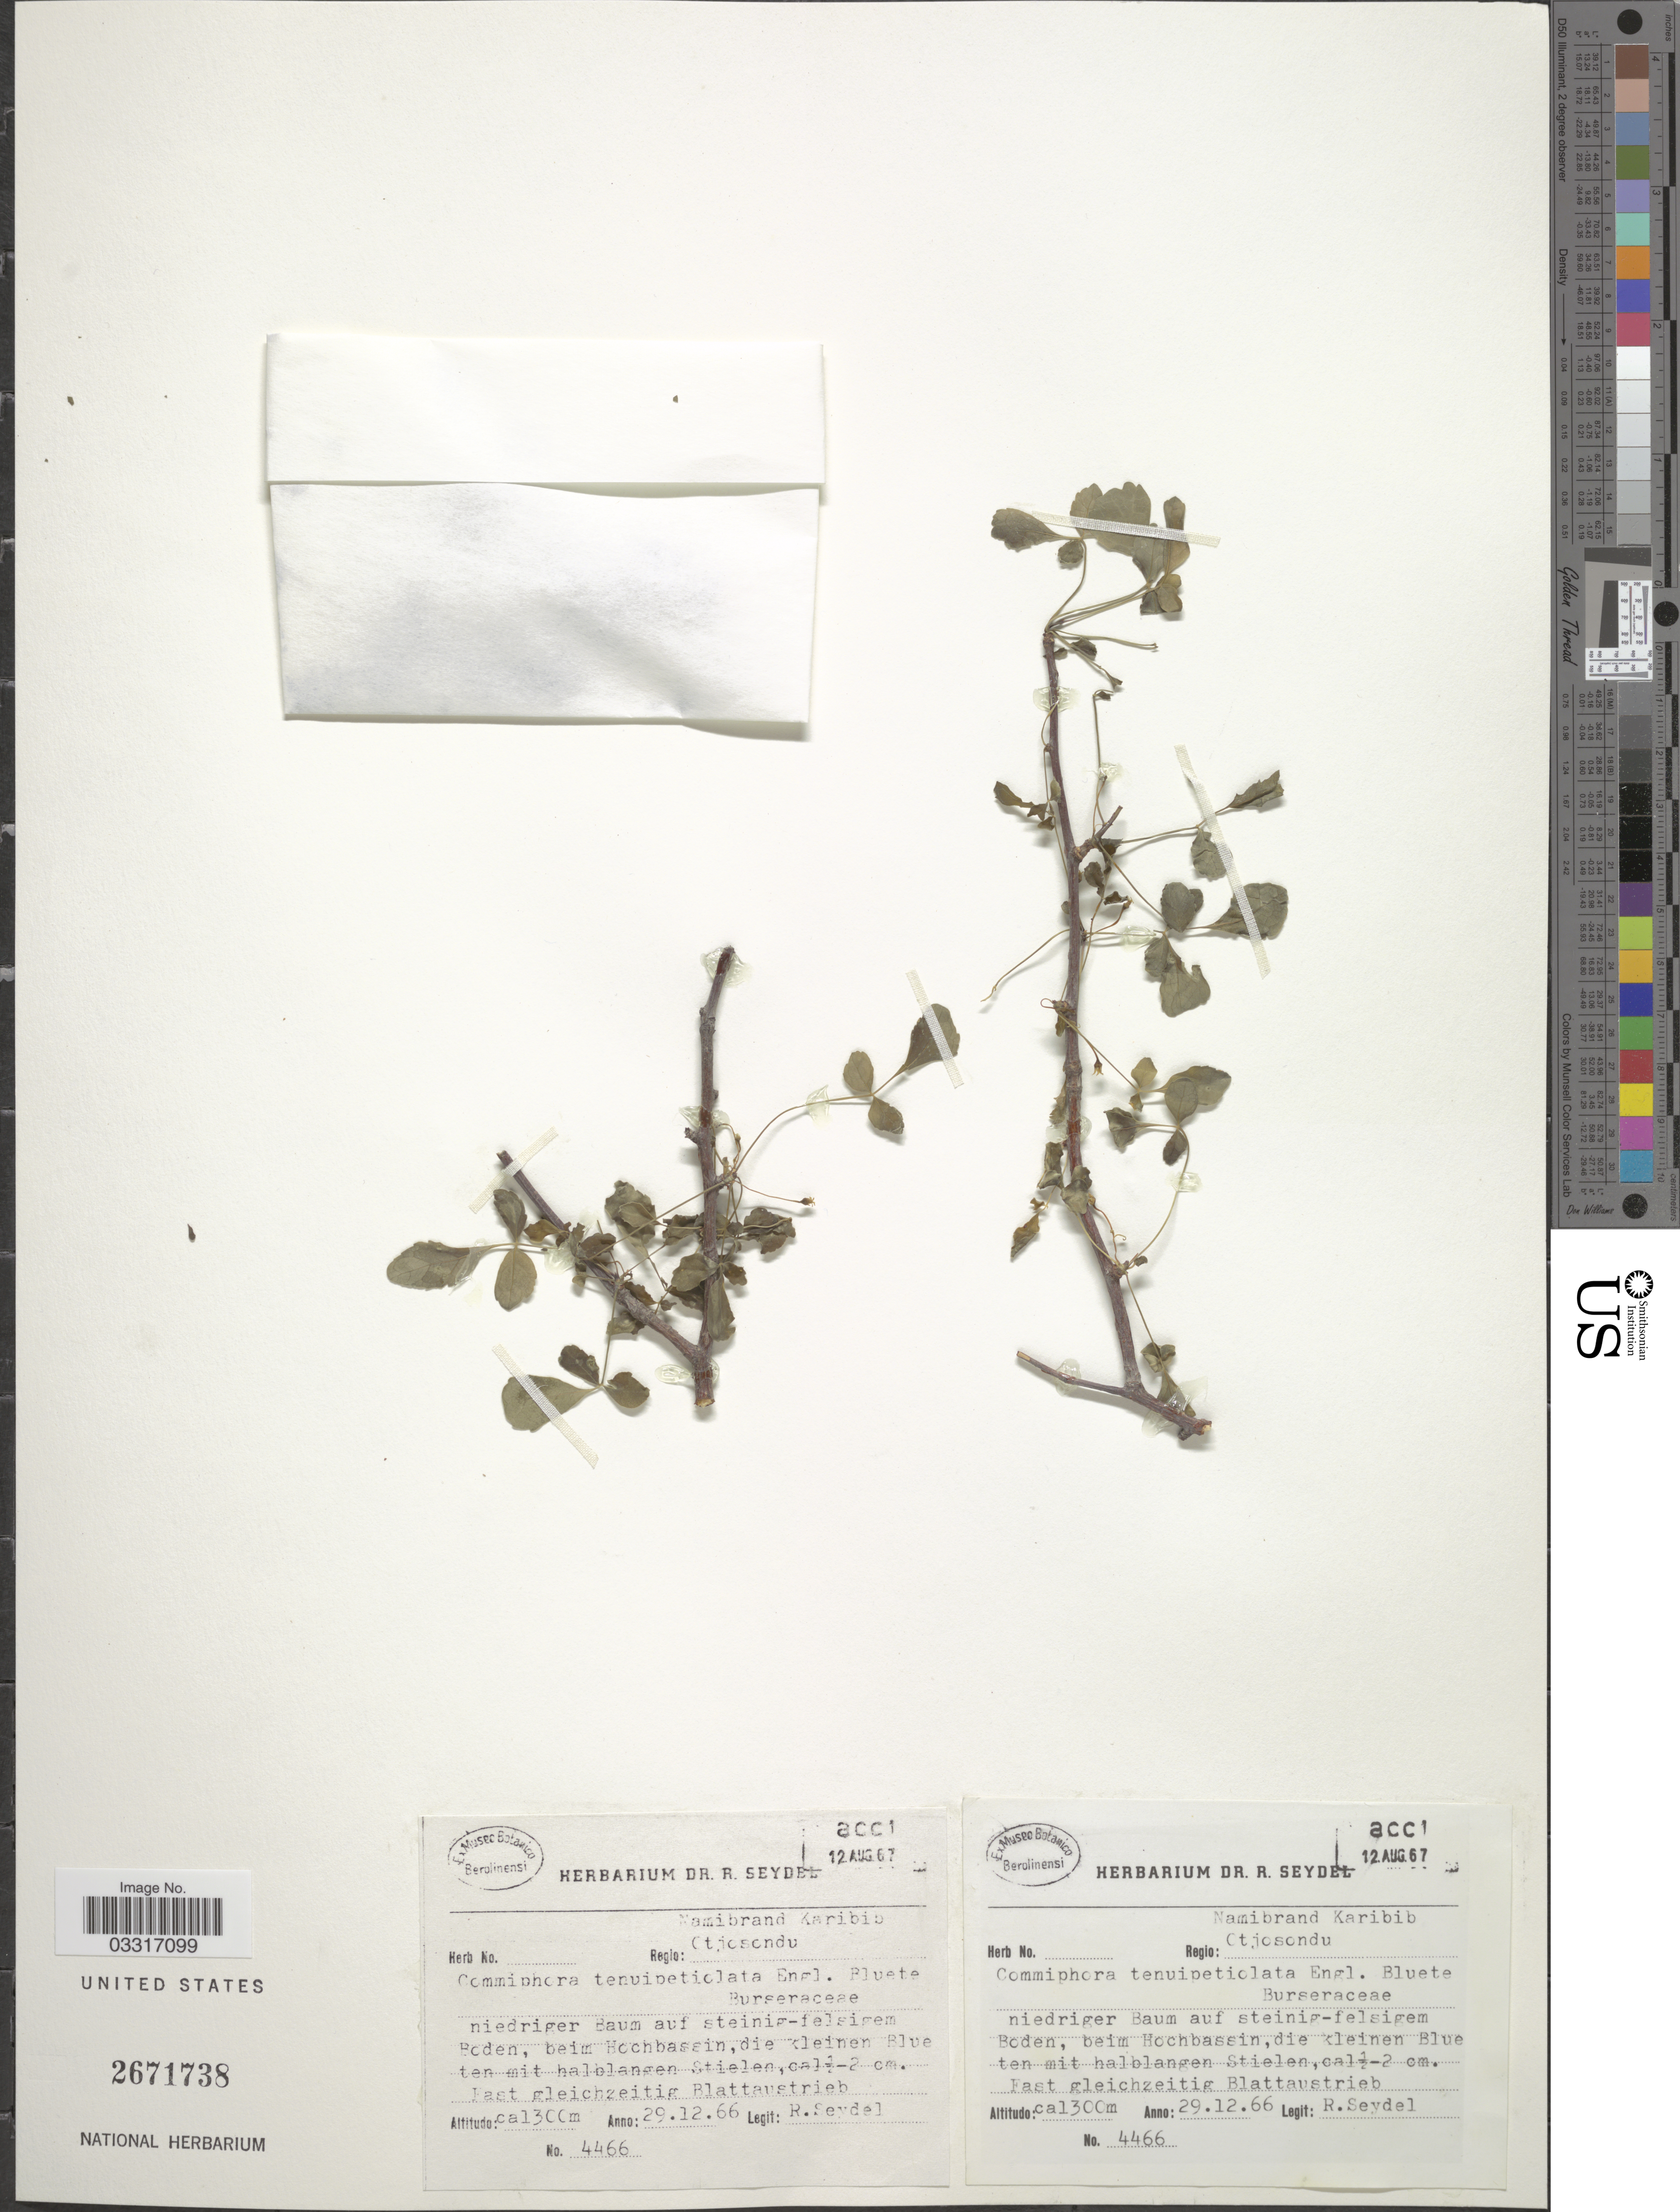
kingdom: Plantae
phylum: Tracheophyta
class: Magnoliopsida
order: Sapindales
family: Burseraceae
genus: Commiphora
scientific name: Commiphora tenuipetiolata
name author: Engl.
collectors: R. Seydel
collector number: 4466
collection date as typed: Transcribed d/m/y: 29/12/66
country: Namibia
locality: Regio: Namibrand Karibib Otjosondu.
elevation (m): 1300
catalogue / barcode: US 2671738